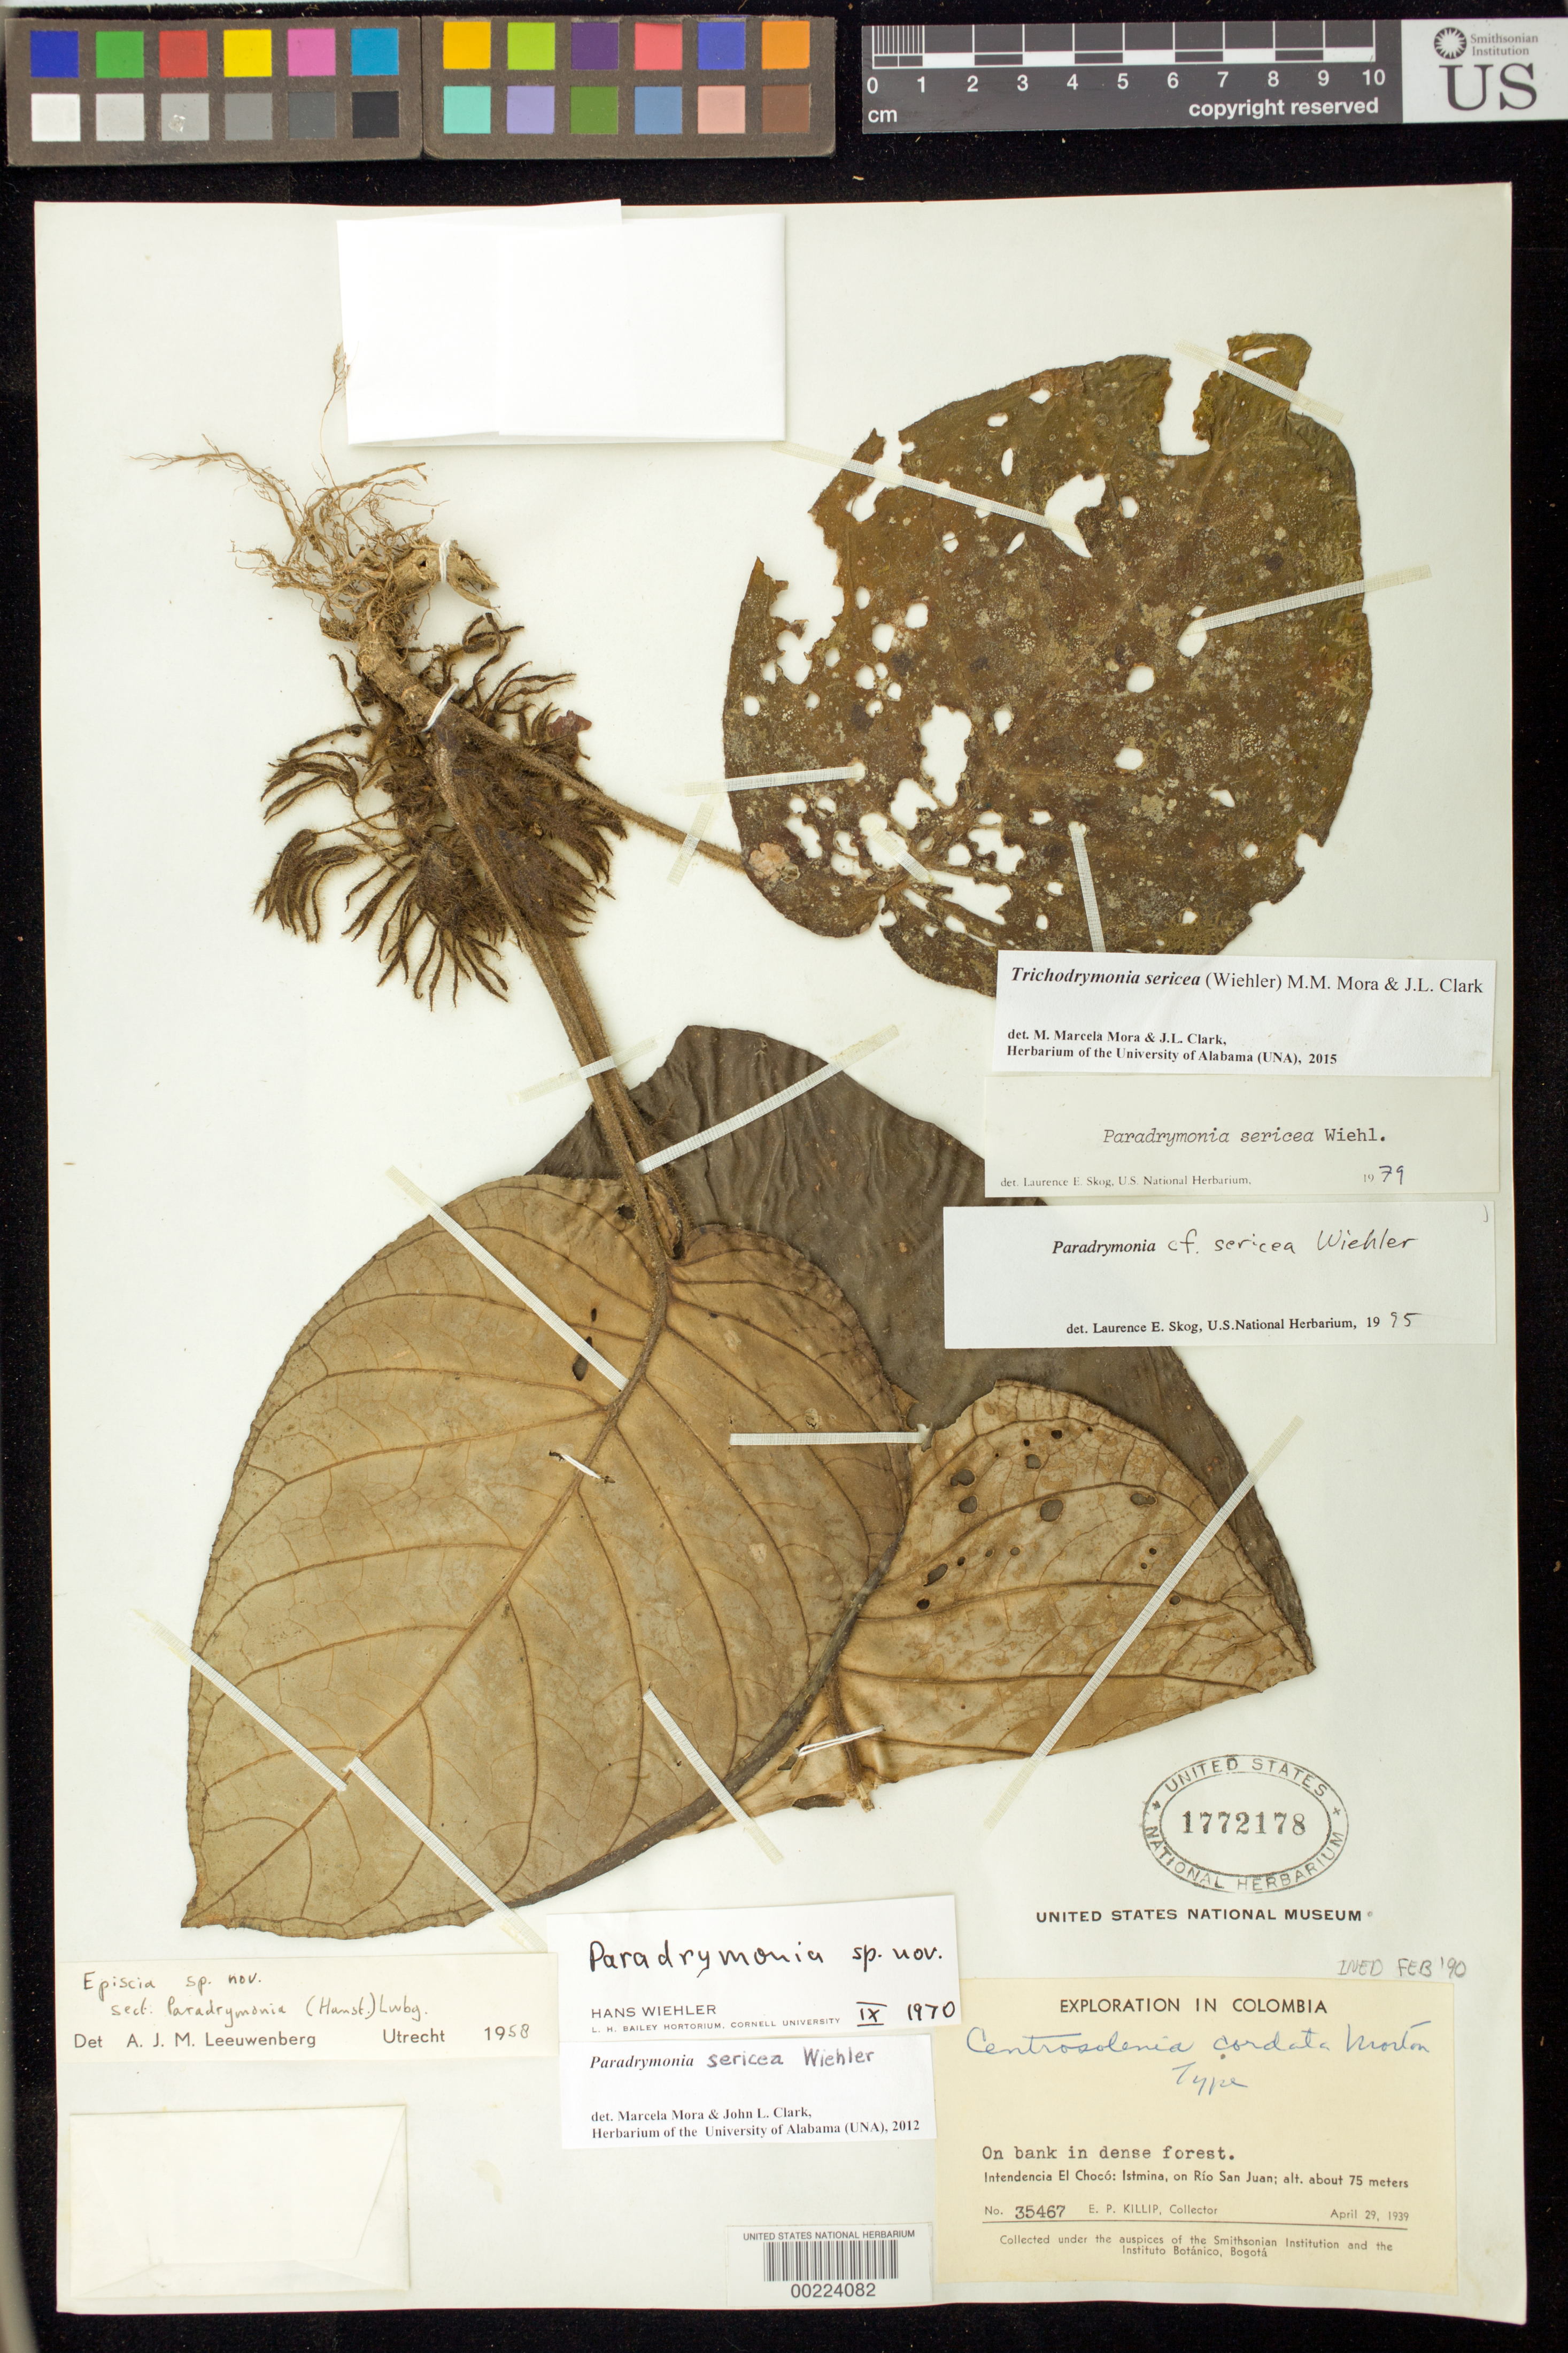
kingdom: Plantae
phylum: Tracheophyta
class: Magnoliopsida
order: Lamiales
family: Gesneriaceae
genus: Trichodrymonia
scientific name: Trichodrymonia sericea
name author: (Wiehler) M.M. Mora & J.L. Clark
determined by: Mora, M. M.; Clark, J. L.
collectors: E. P. Killip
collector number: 35467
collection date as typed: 29 Apr 1939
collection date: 1939-04-29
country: Colombia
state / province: Chocó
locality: Istmina, on Rio San Juan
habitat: On bank in dense forest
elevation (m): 75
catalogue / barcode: US 1772178